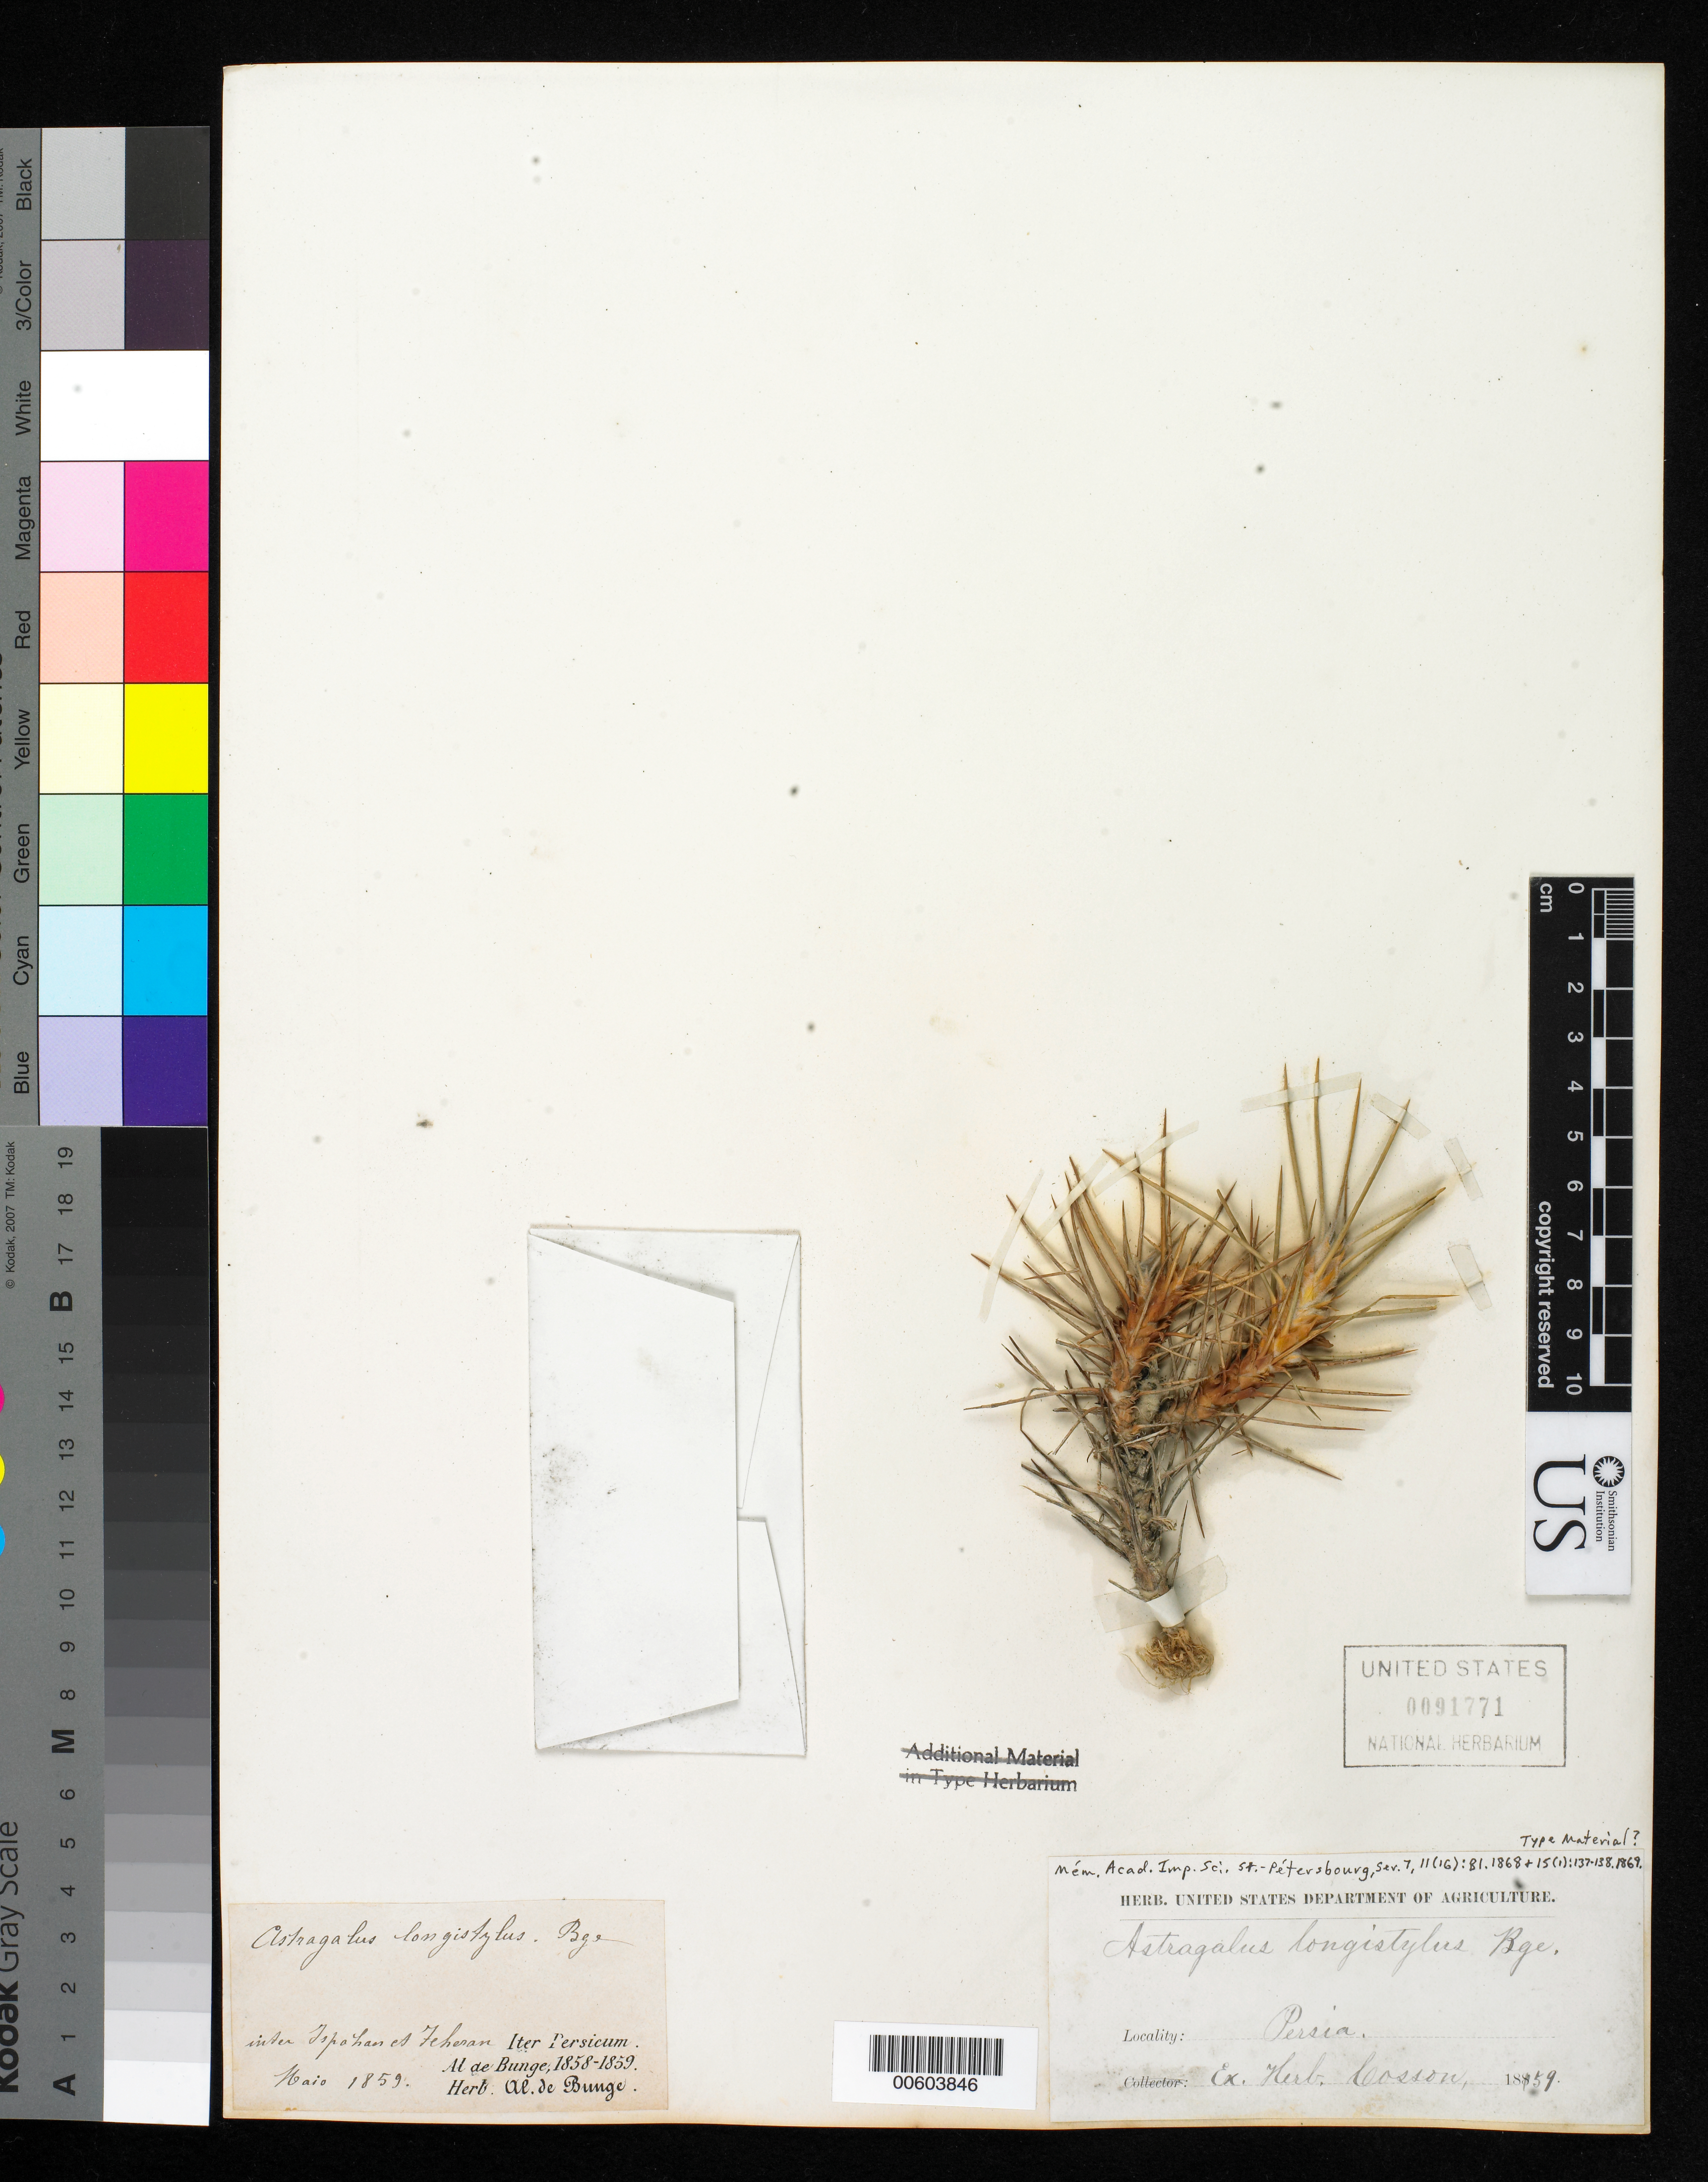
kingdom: Plantae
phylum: Tracheophyta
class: Magnoliopsida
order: Fabales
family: Fabaceae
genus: Astragalus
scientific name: Astragalus longistylus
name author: Bunge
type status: Possible Type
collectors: A. Bunge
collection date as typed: May 1859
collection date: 1859-05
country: Iran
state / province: Esfahan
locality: Inter Isfahan & Joheran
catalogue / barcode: US 91771